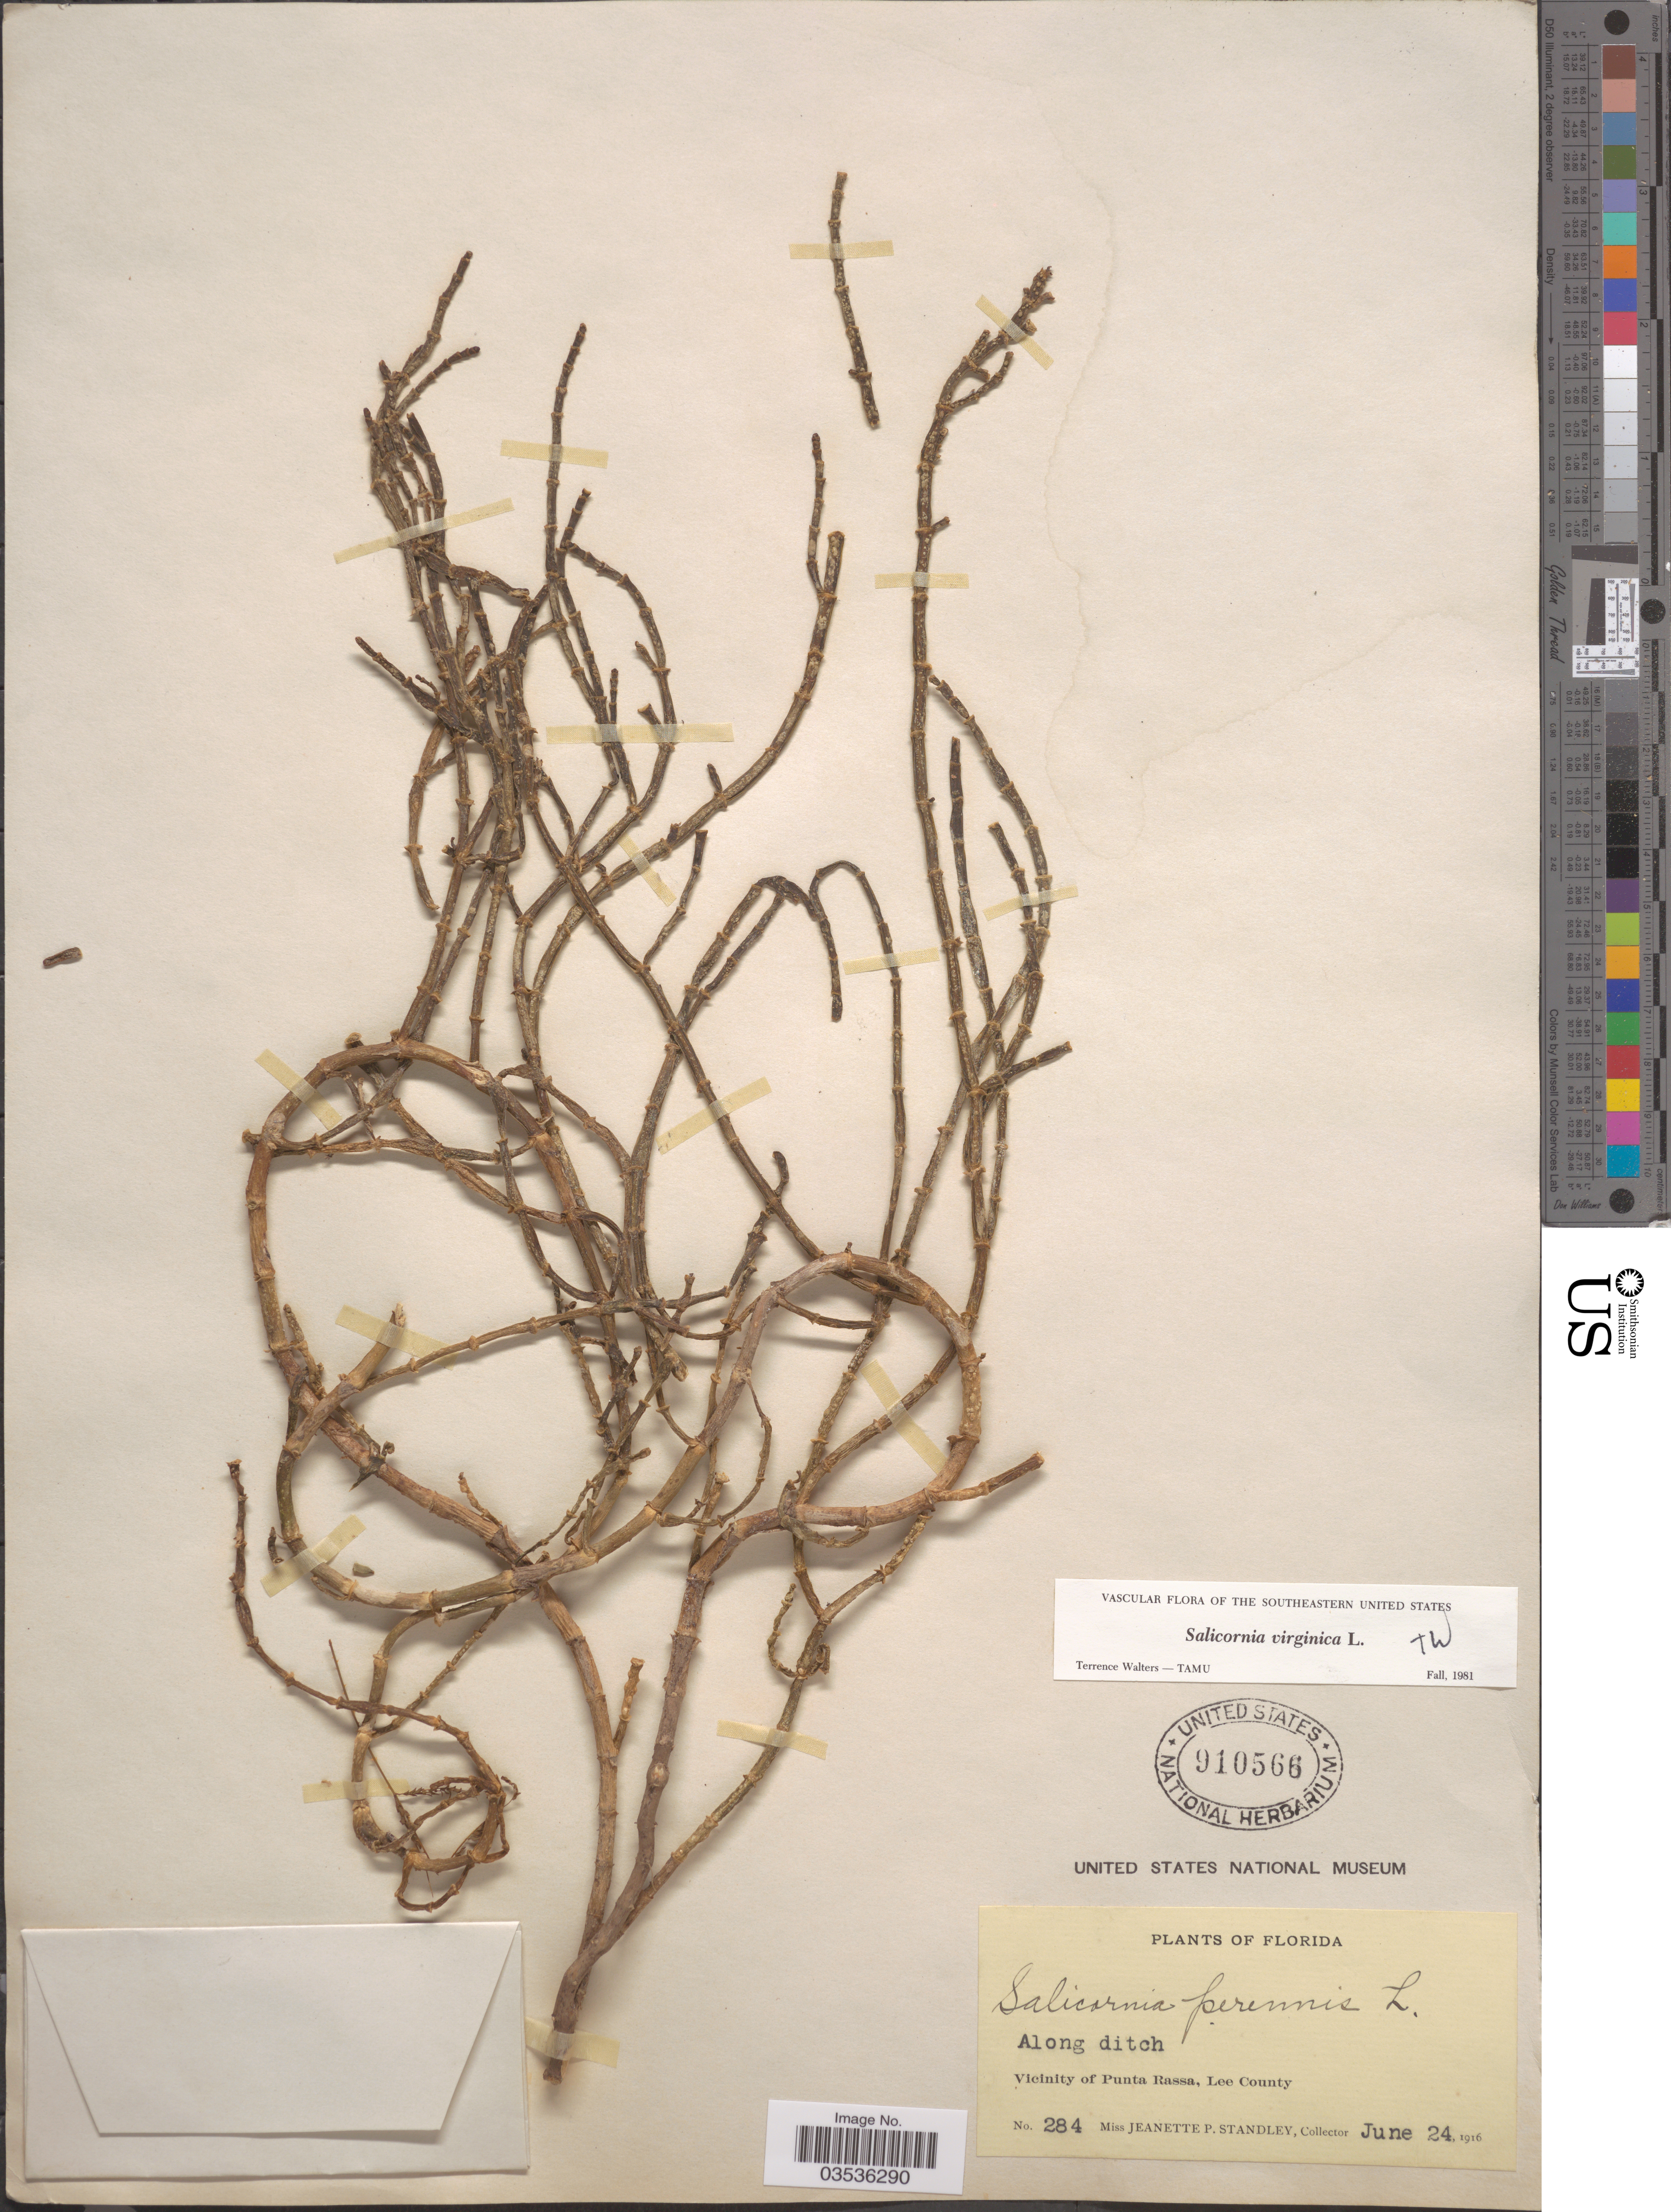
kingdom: Plantae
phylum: Tracheophyta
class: Magnoliopsida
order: Caryophyllales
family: Amaranthaceae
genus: Salicornia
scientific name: Salicornia ambigua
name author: Michx.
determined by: Strong, Mark T., (BOT), Smithsonian Institution - National Museum of Natural History (UNITED STATES)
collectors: J. P. Standley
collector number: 284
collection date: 1916-06-24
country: United States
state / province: Florida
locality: Vicinity of Punta Rassa, Lee County.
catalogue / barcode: US 910566